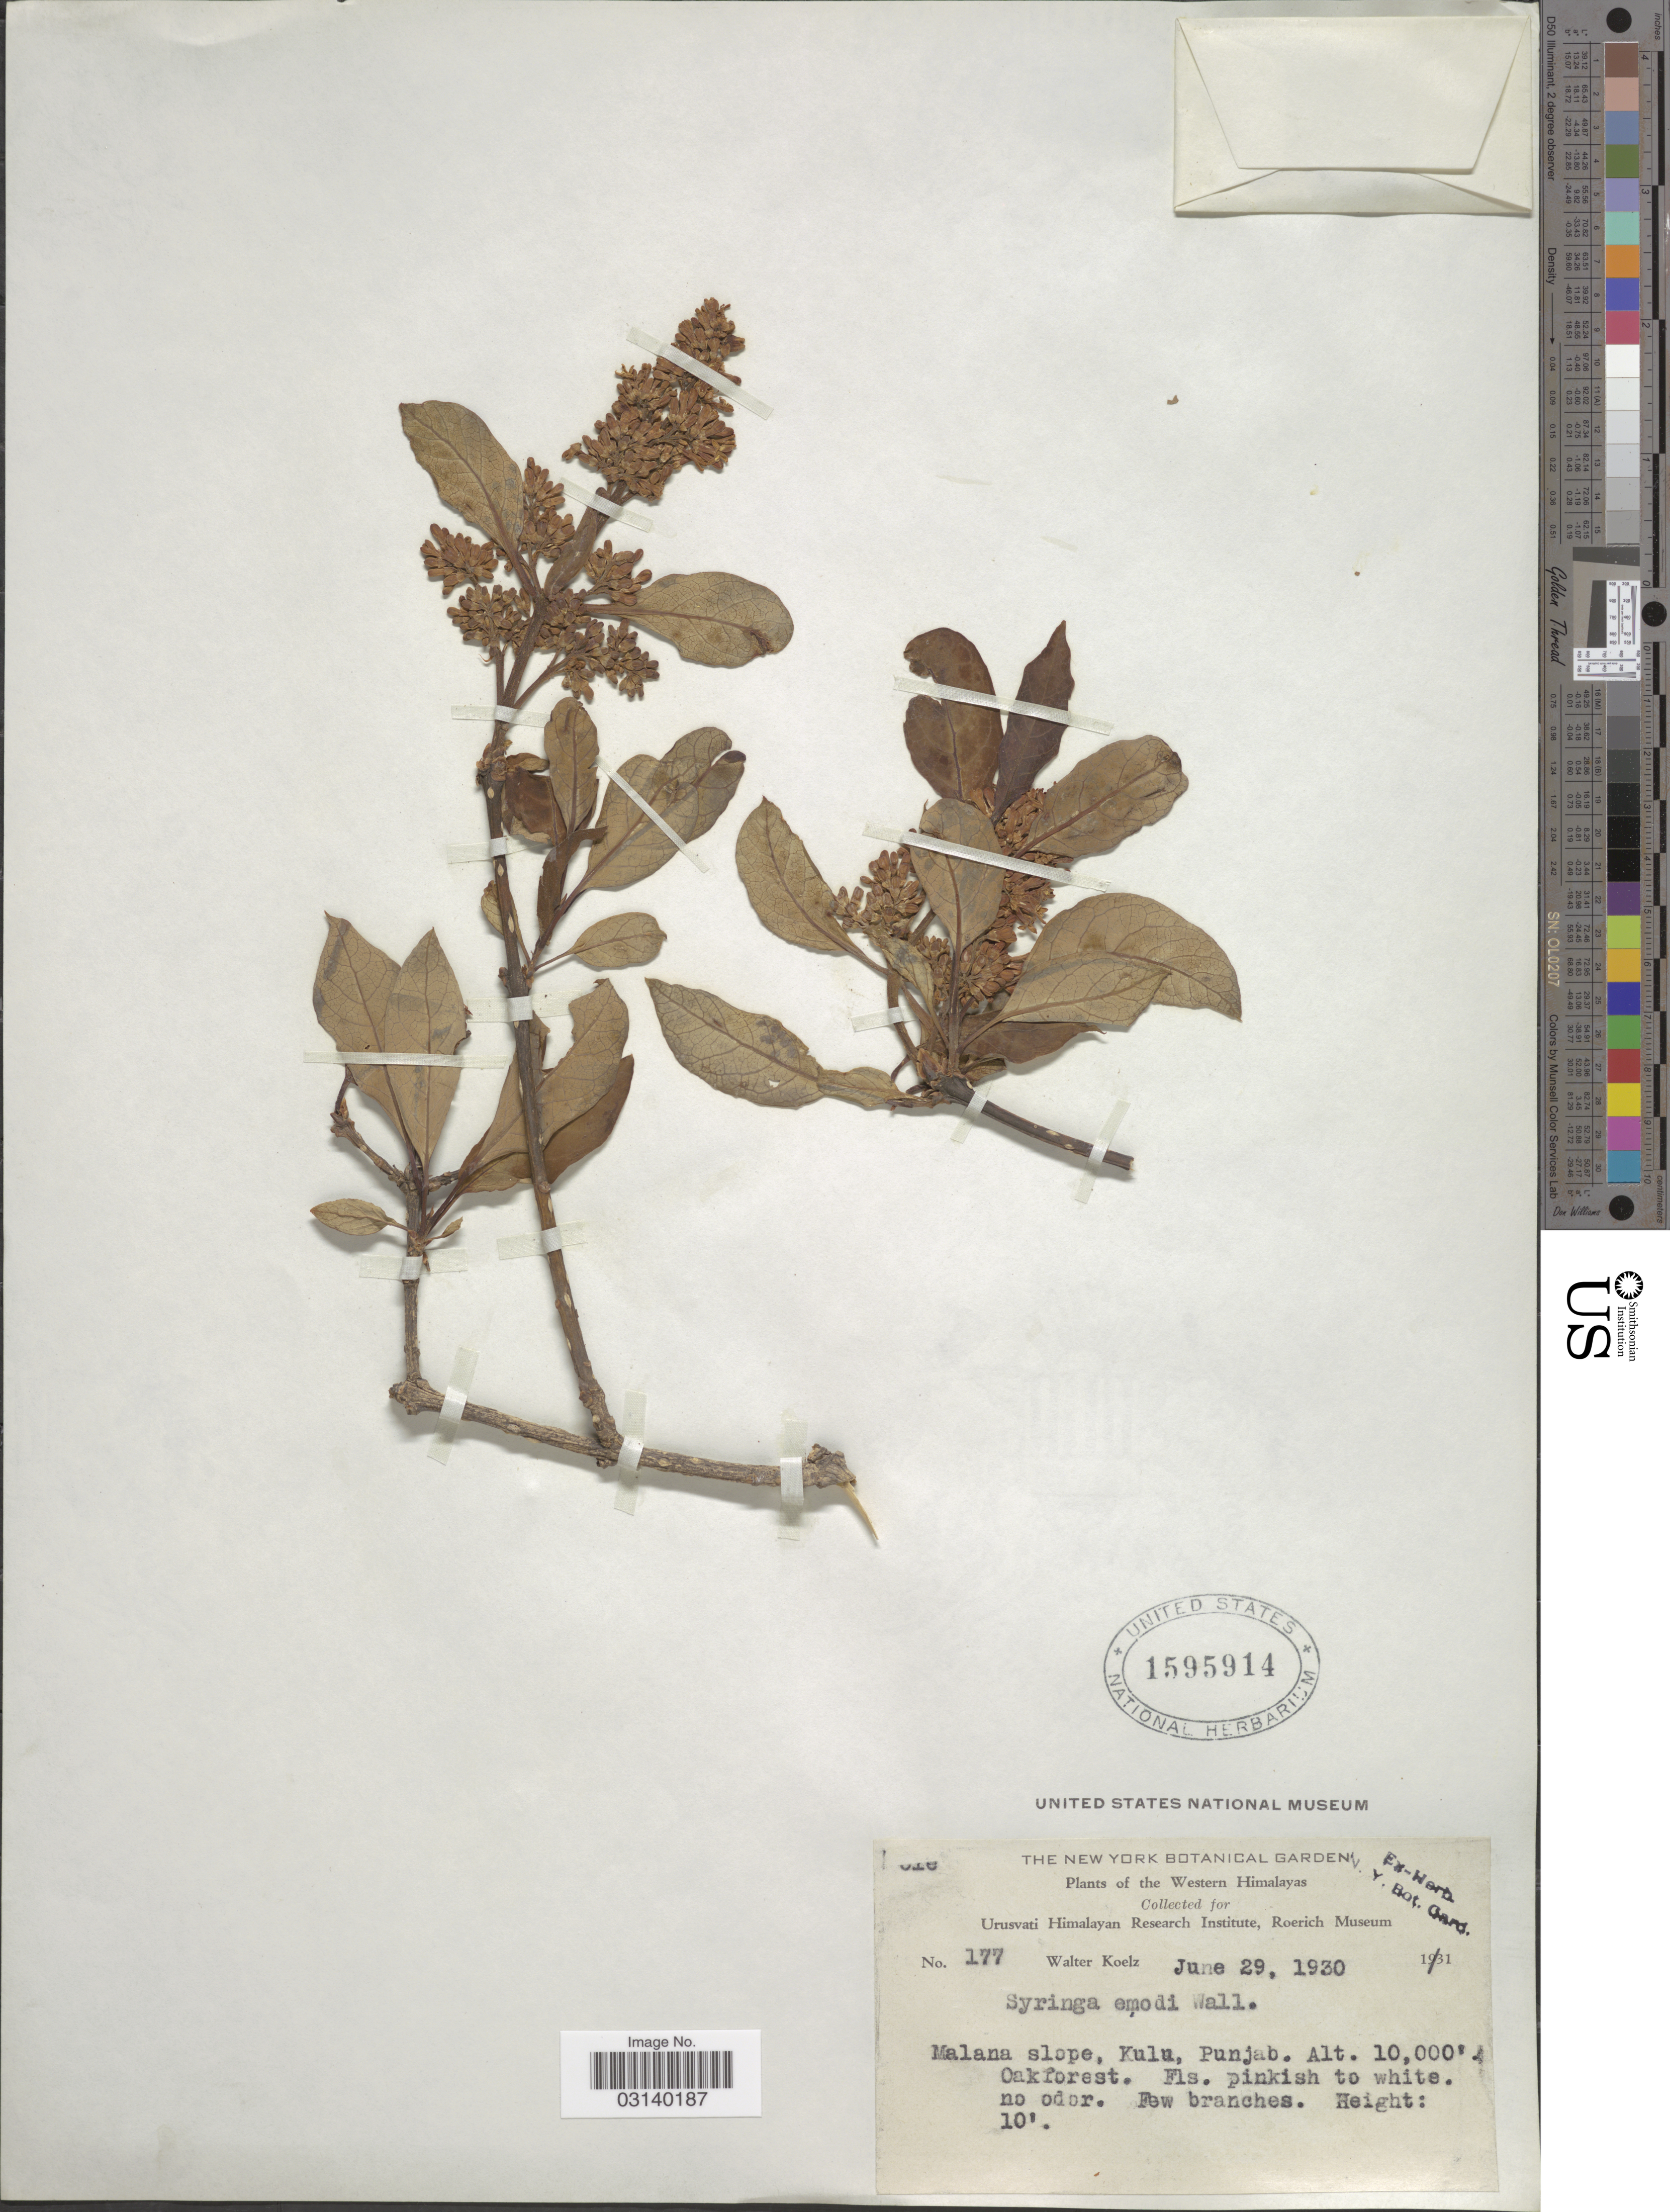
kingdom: Plantae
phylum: Tracheophyta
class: Magnoliopsida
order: Lamiales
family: Oleaceae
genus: Syringa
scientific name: Syringa emodi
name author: Wall. ex Royle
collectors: W. N. Koelz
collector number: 177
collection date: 1930-06-29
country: India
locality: Western Himalayas. Malana slope, Kulu.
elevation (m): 3048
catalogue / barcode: US 1595914